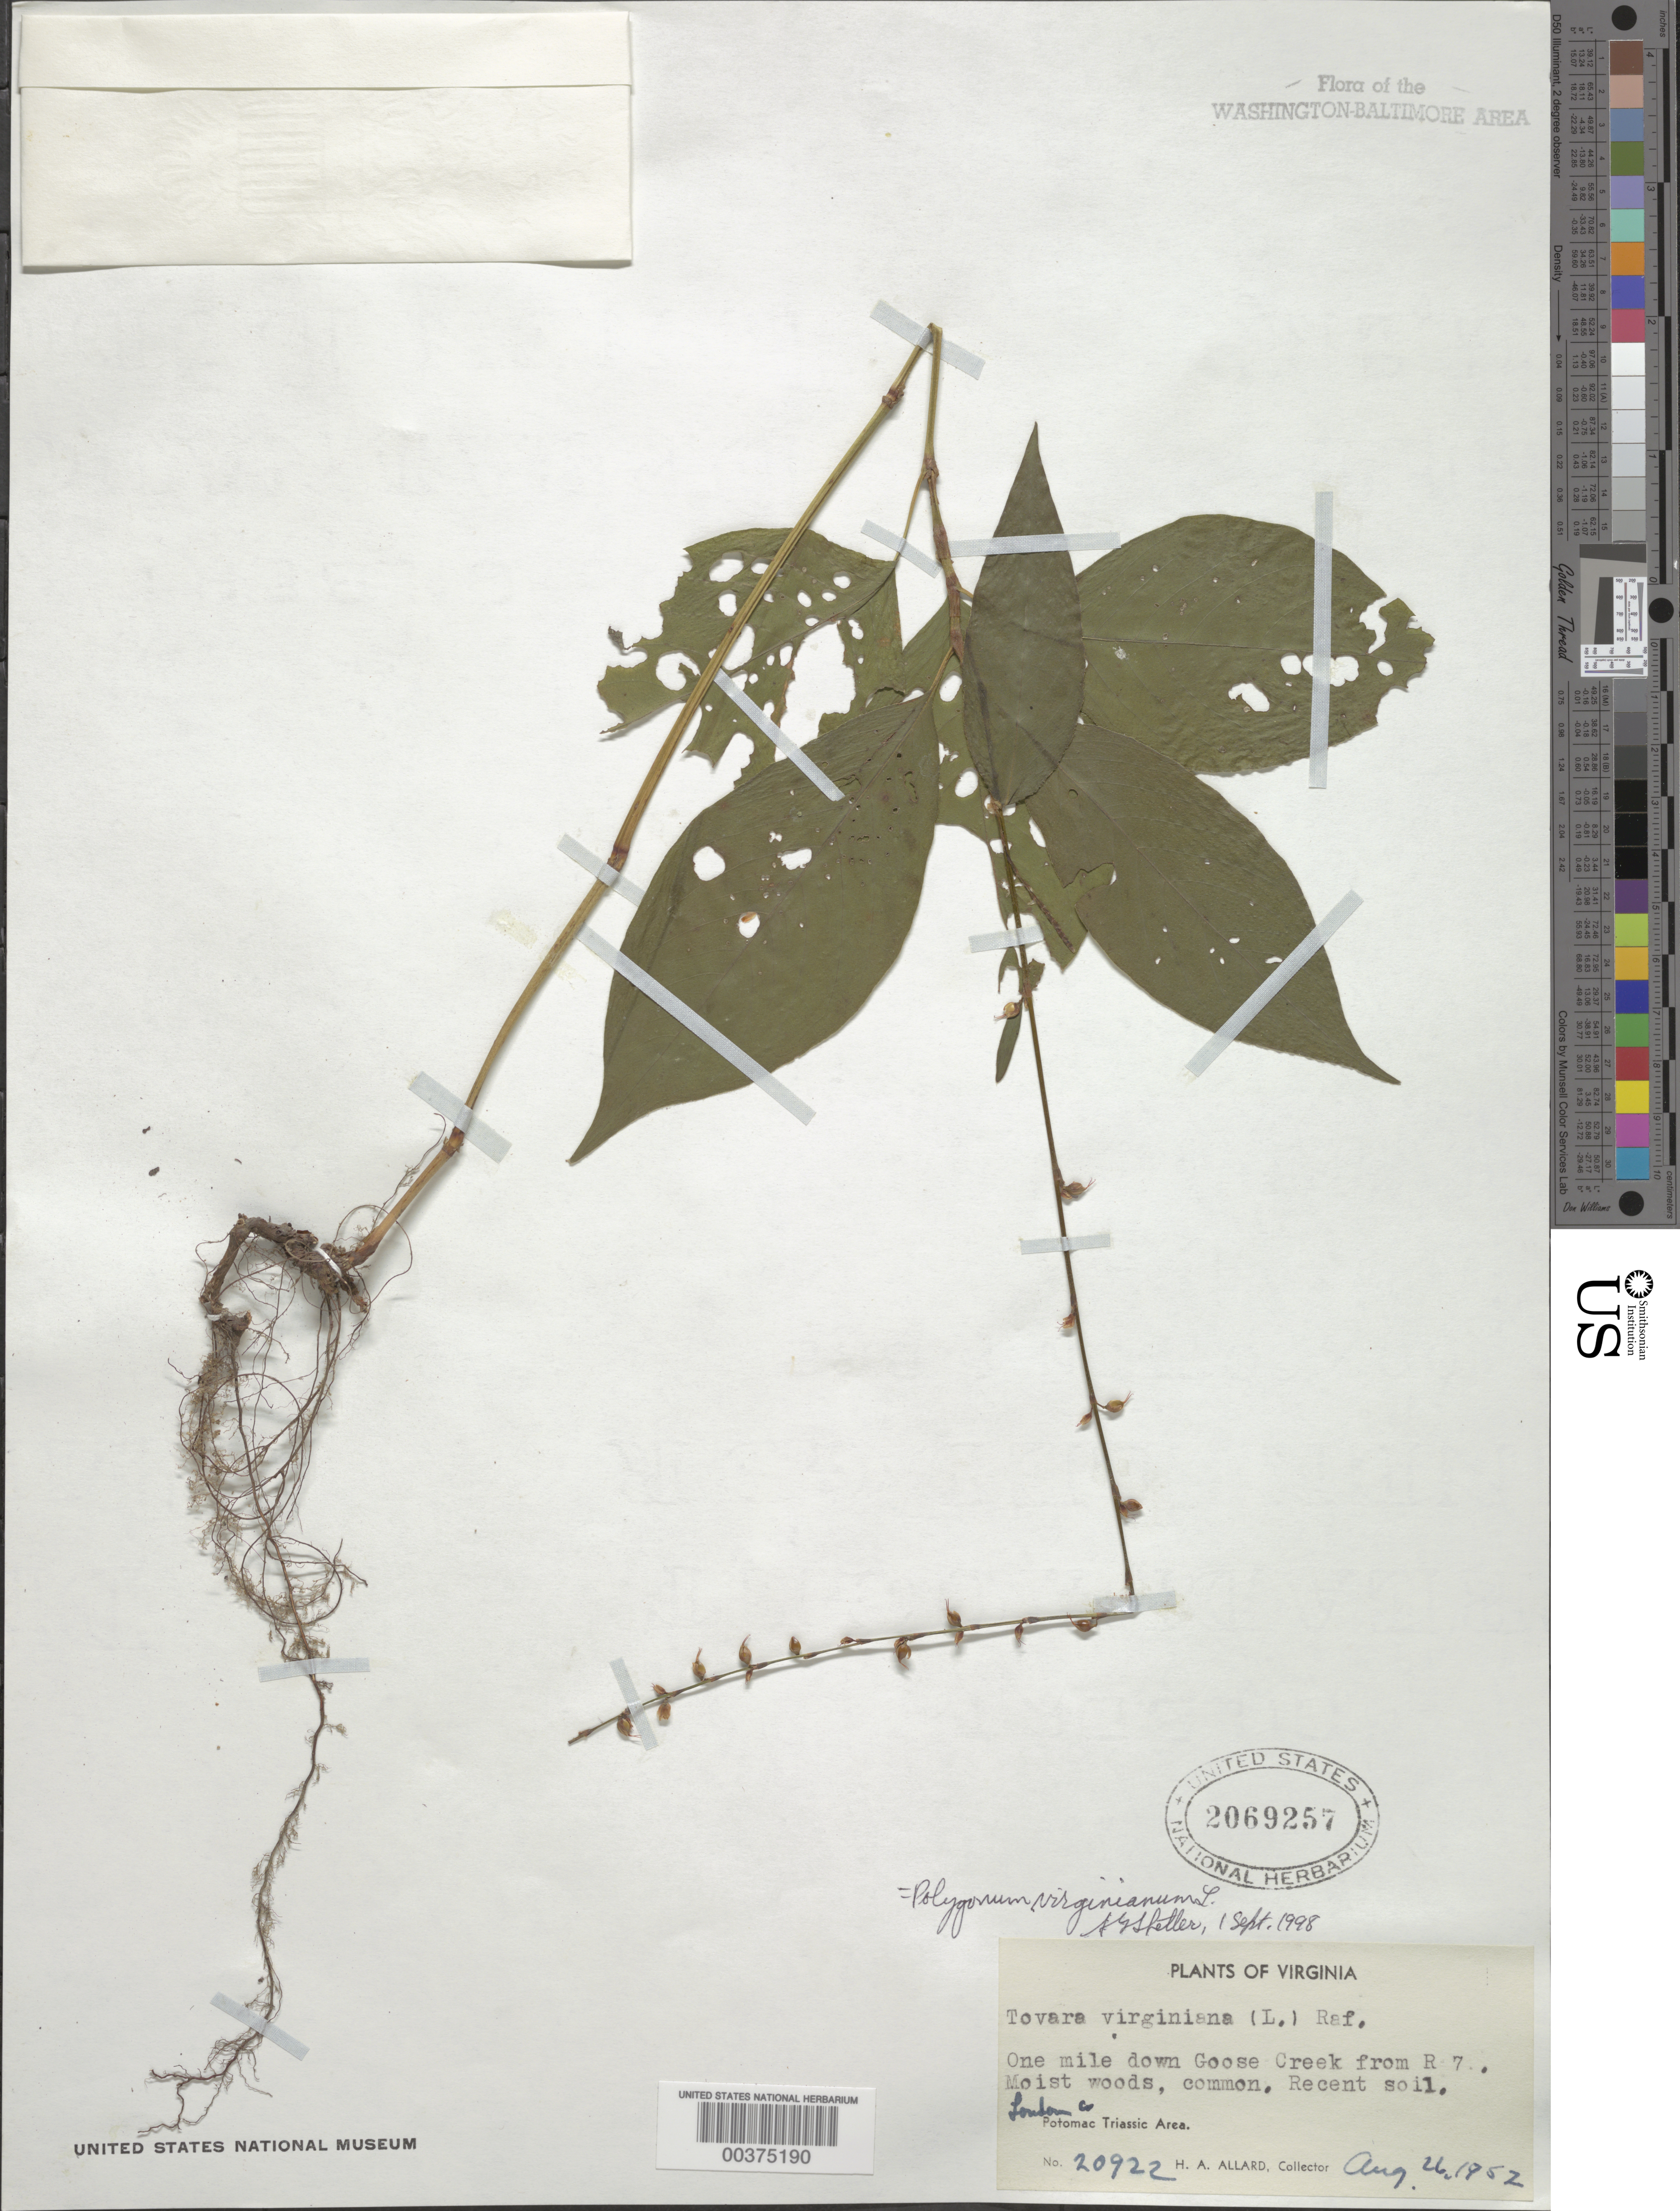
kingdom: Plantae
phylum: Tracheophyta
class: Magnoliopsida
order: Caryophyllales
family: Polygonaceae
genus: Persicaria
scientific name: Persicaria virginiana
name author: (L.) Gaertn.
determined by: Atha, D. E.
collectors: H. A. Allard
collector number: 20922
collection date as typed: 26 Aug 1952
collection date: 1952-08-26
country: United States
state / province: Virginia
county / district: Loudoun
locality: Downstream from Route 7 on Goose Creek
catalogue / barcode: US 2069257